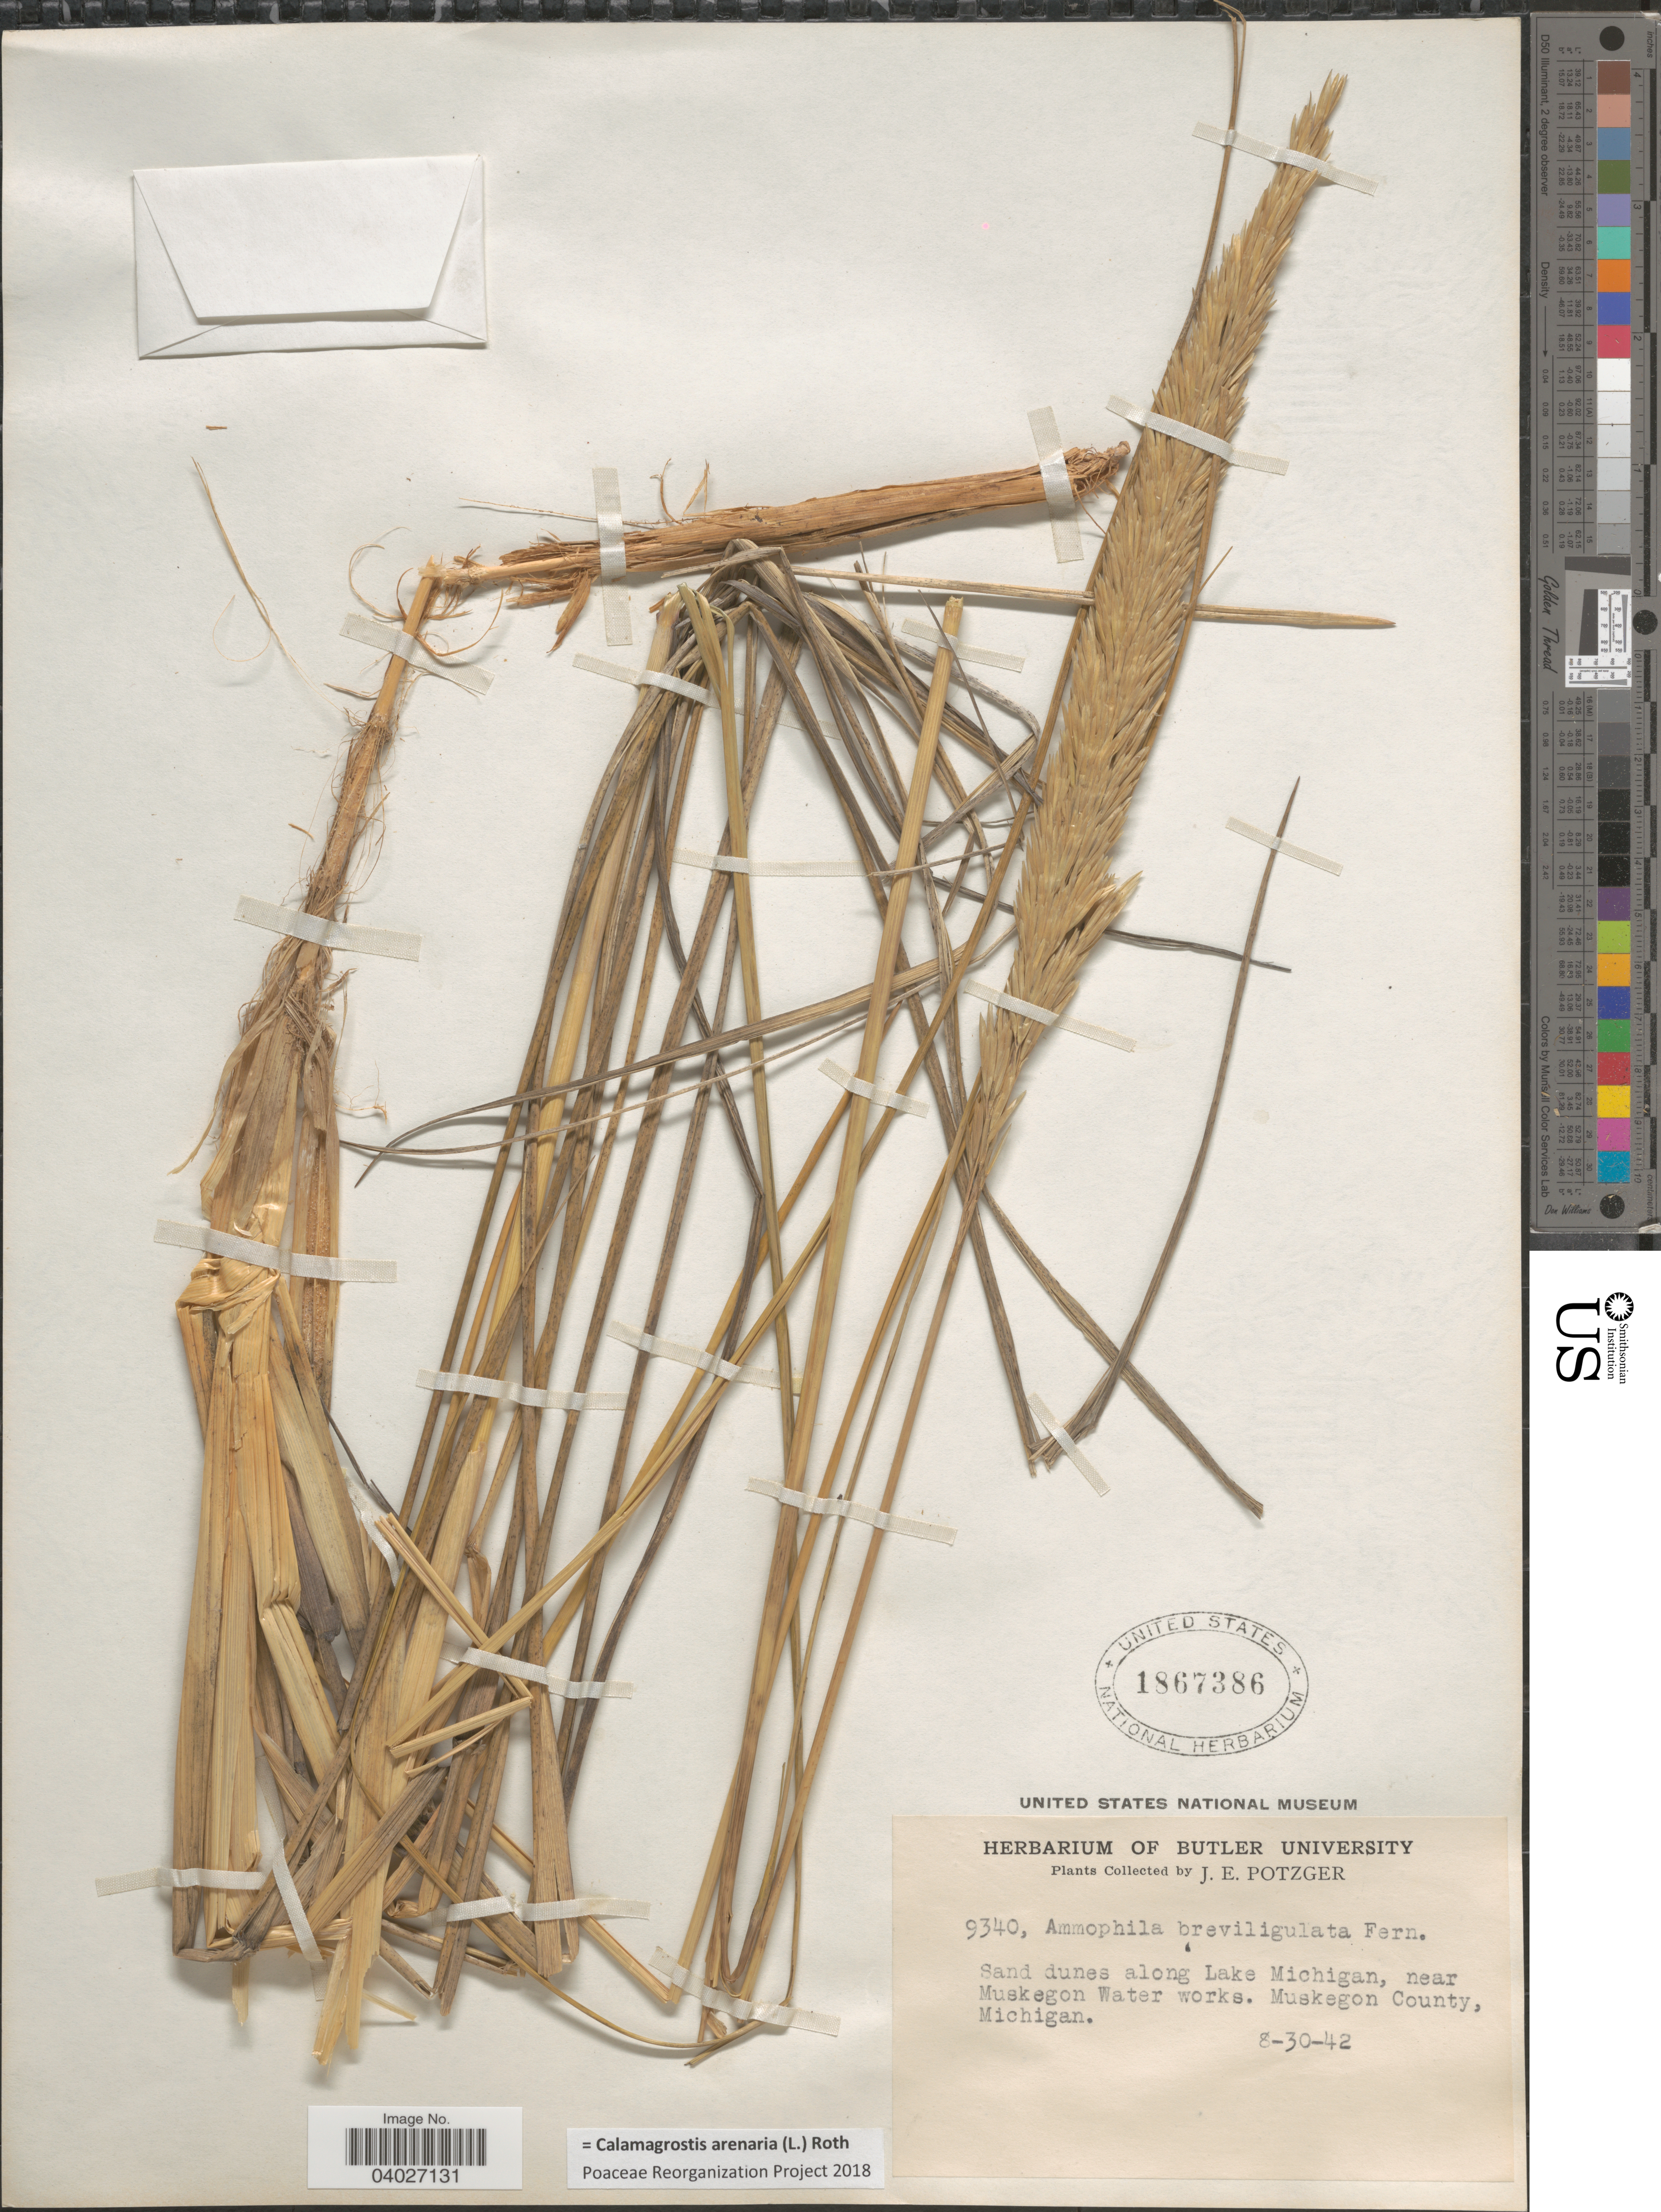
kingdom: Plantae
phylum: Tracheophyta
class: Liliopsida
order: Poales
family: Poaceae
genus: Calamagrostis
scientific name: Calamagrostis arenaria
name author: (L.) Roth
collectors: J. Potzger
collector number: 9340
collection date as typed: Transcribed d/m/y: 30/8/42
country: United States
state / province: Michigan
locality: Sand dunes along Lake Michigan, near Muskegon Water works. Muskegon County.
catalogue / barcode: US 1867386